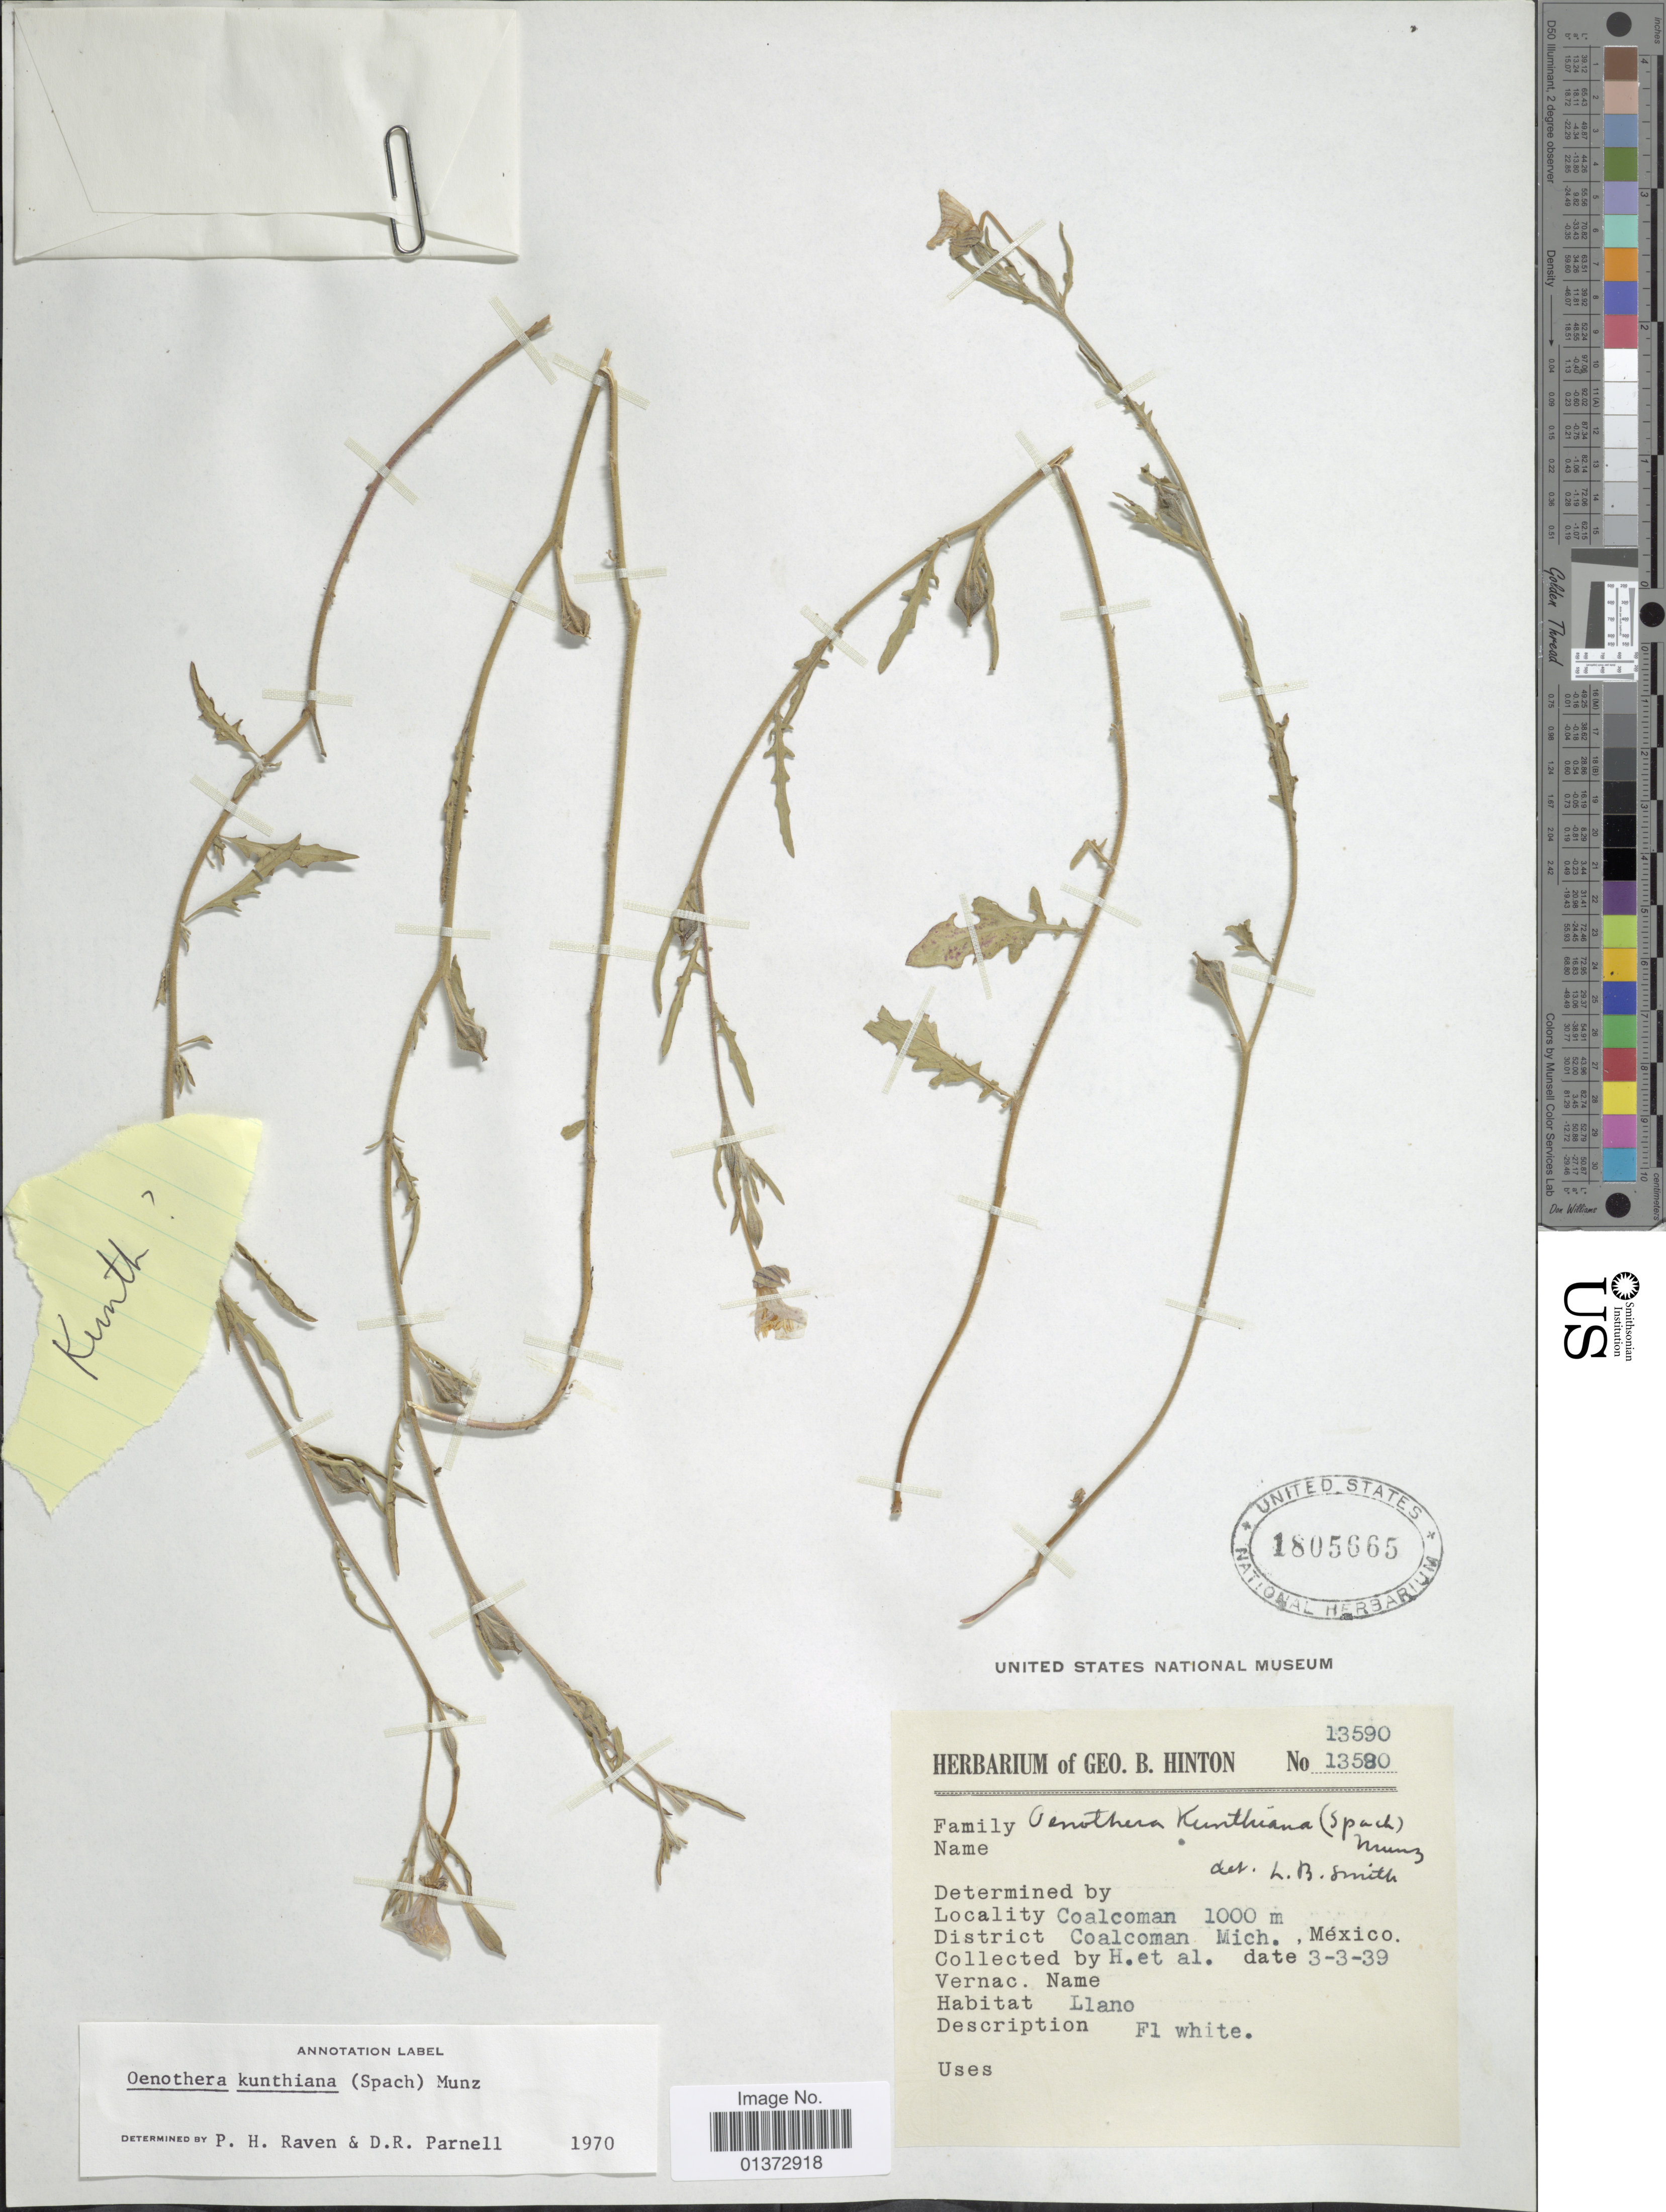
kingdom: Plantae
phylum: Tracheophyta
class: Magnoliopsida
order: Myrtales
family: Onagraceae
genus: Oenothera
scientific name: Oenothera kunthiana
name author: (Spach) Munz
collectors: G. B. Hinton & et al.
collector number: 13590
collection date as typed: Transcribed d/m/y: 3/3/39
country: Mexico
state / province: Michoacán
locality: Coalcoman, District Coalcoman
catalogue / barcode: US 1805665